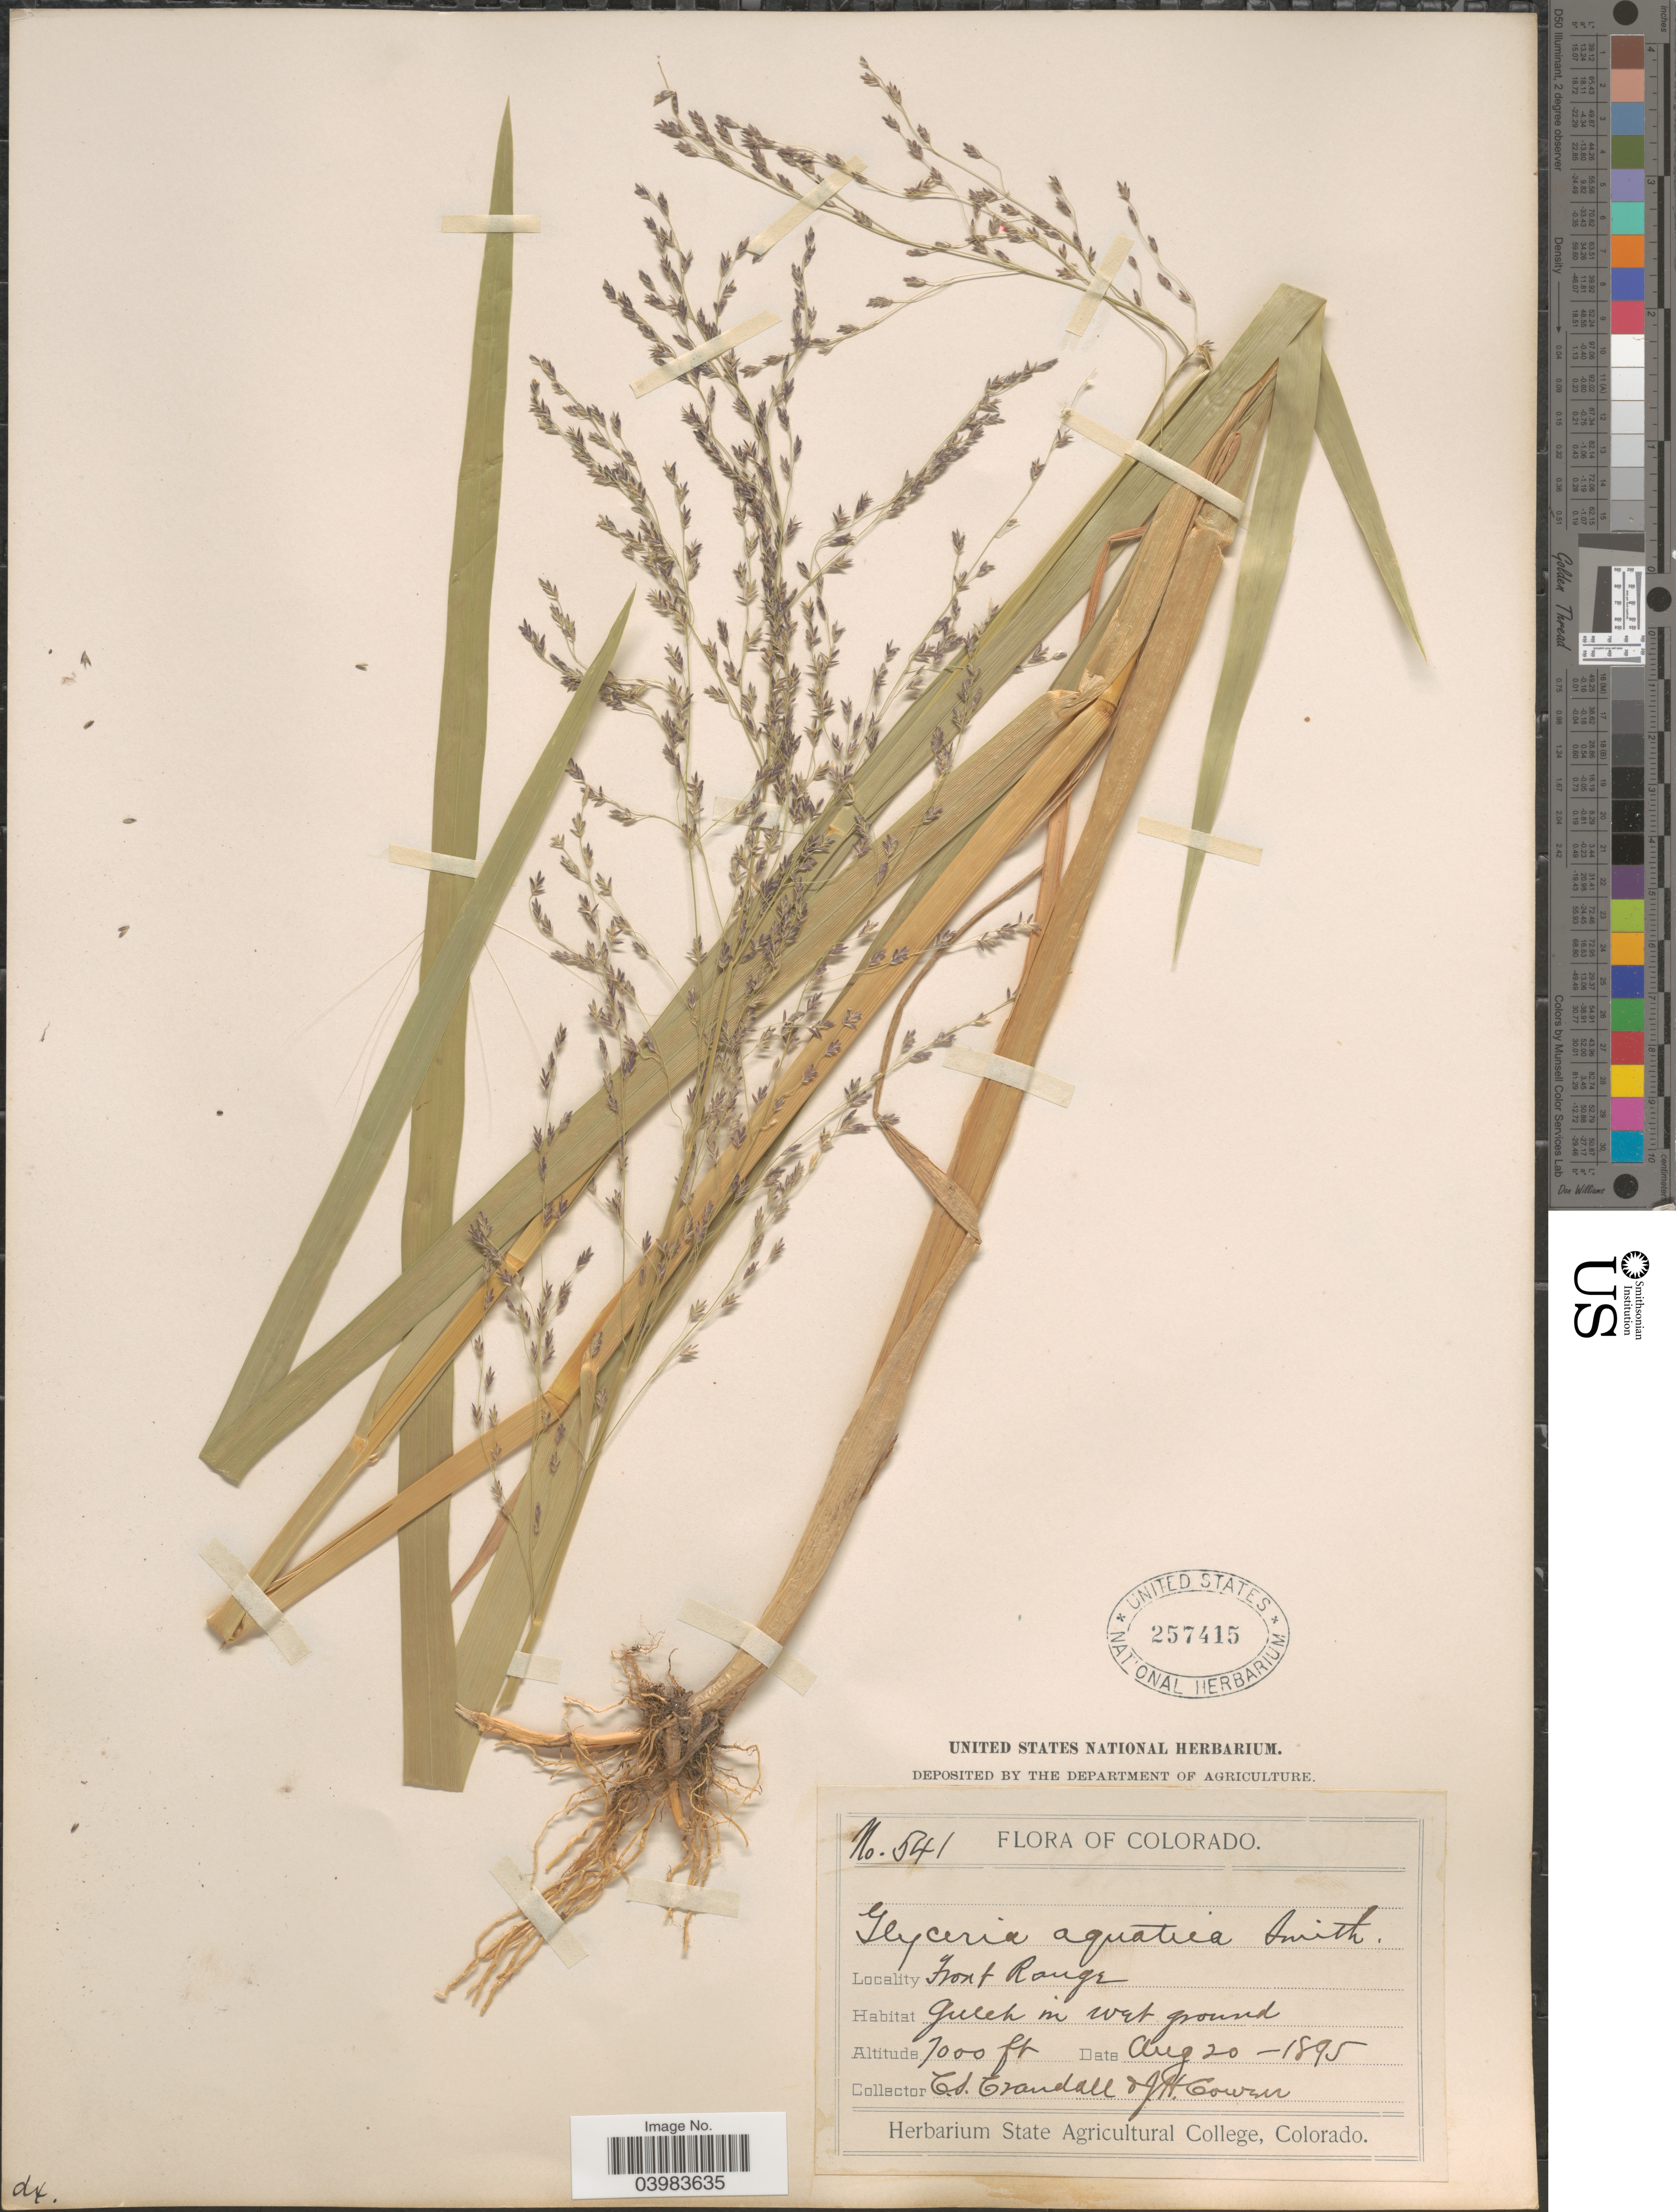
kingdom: Plantae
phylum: Tracheophyta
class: Liliopsida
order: Poales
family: Poaceae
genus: Glyceria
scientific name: Glyceria grandis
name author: S. Watson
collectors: C. Crandall & J. H. Cowan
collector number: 541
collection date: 1895-08-20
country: United States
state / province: Colorado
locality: Front Range. Gulch in wet ground.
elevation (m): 2134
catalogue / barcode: US 257415